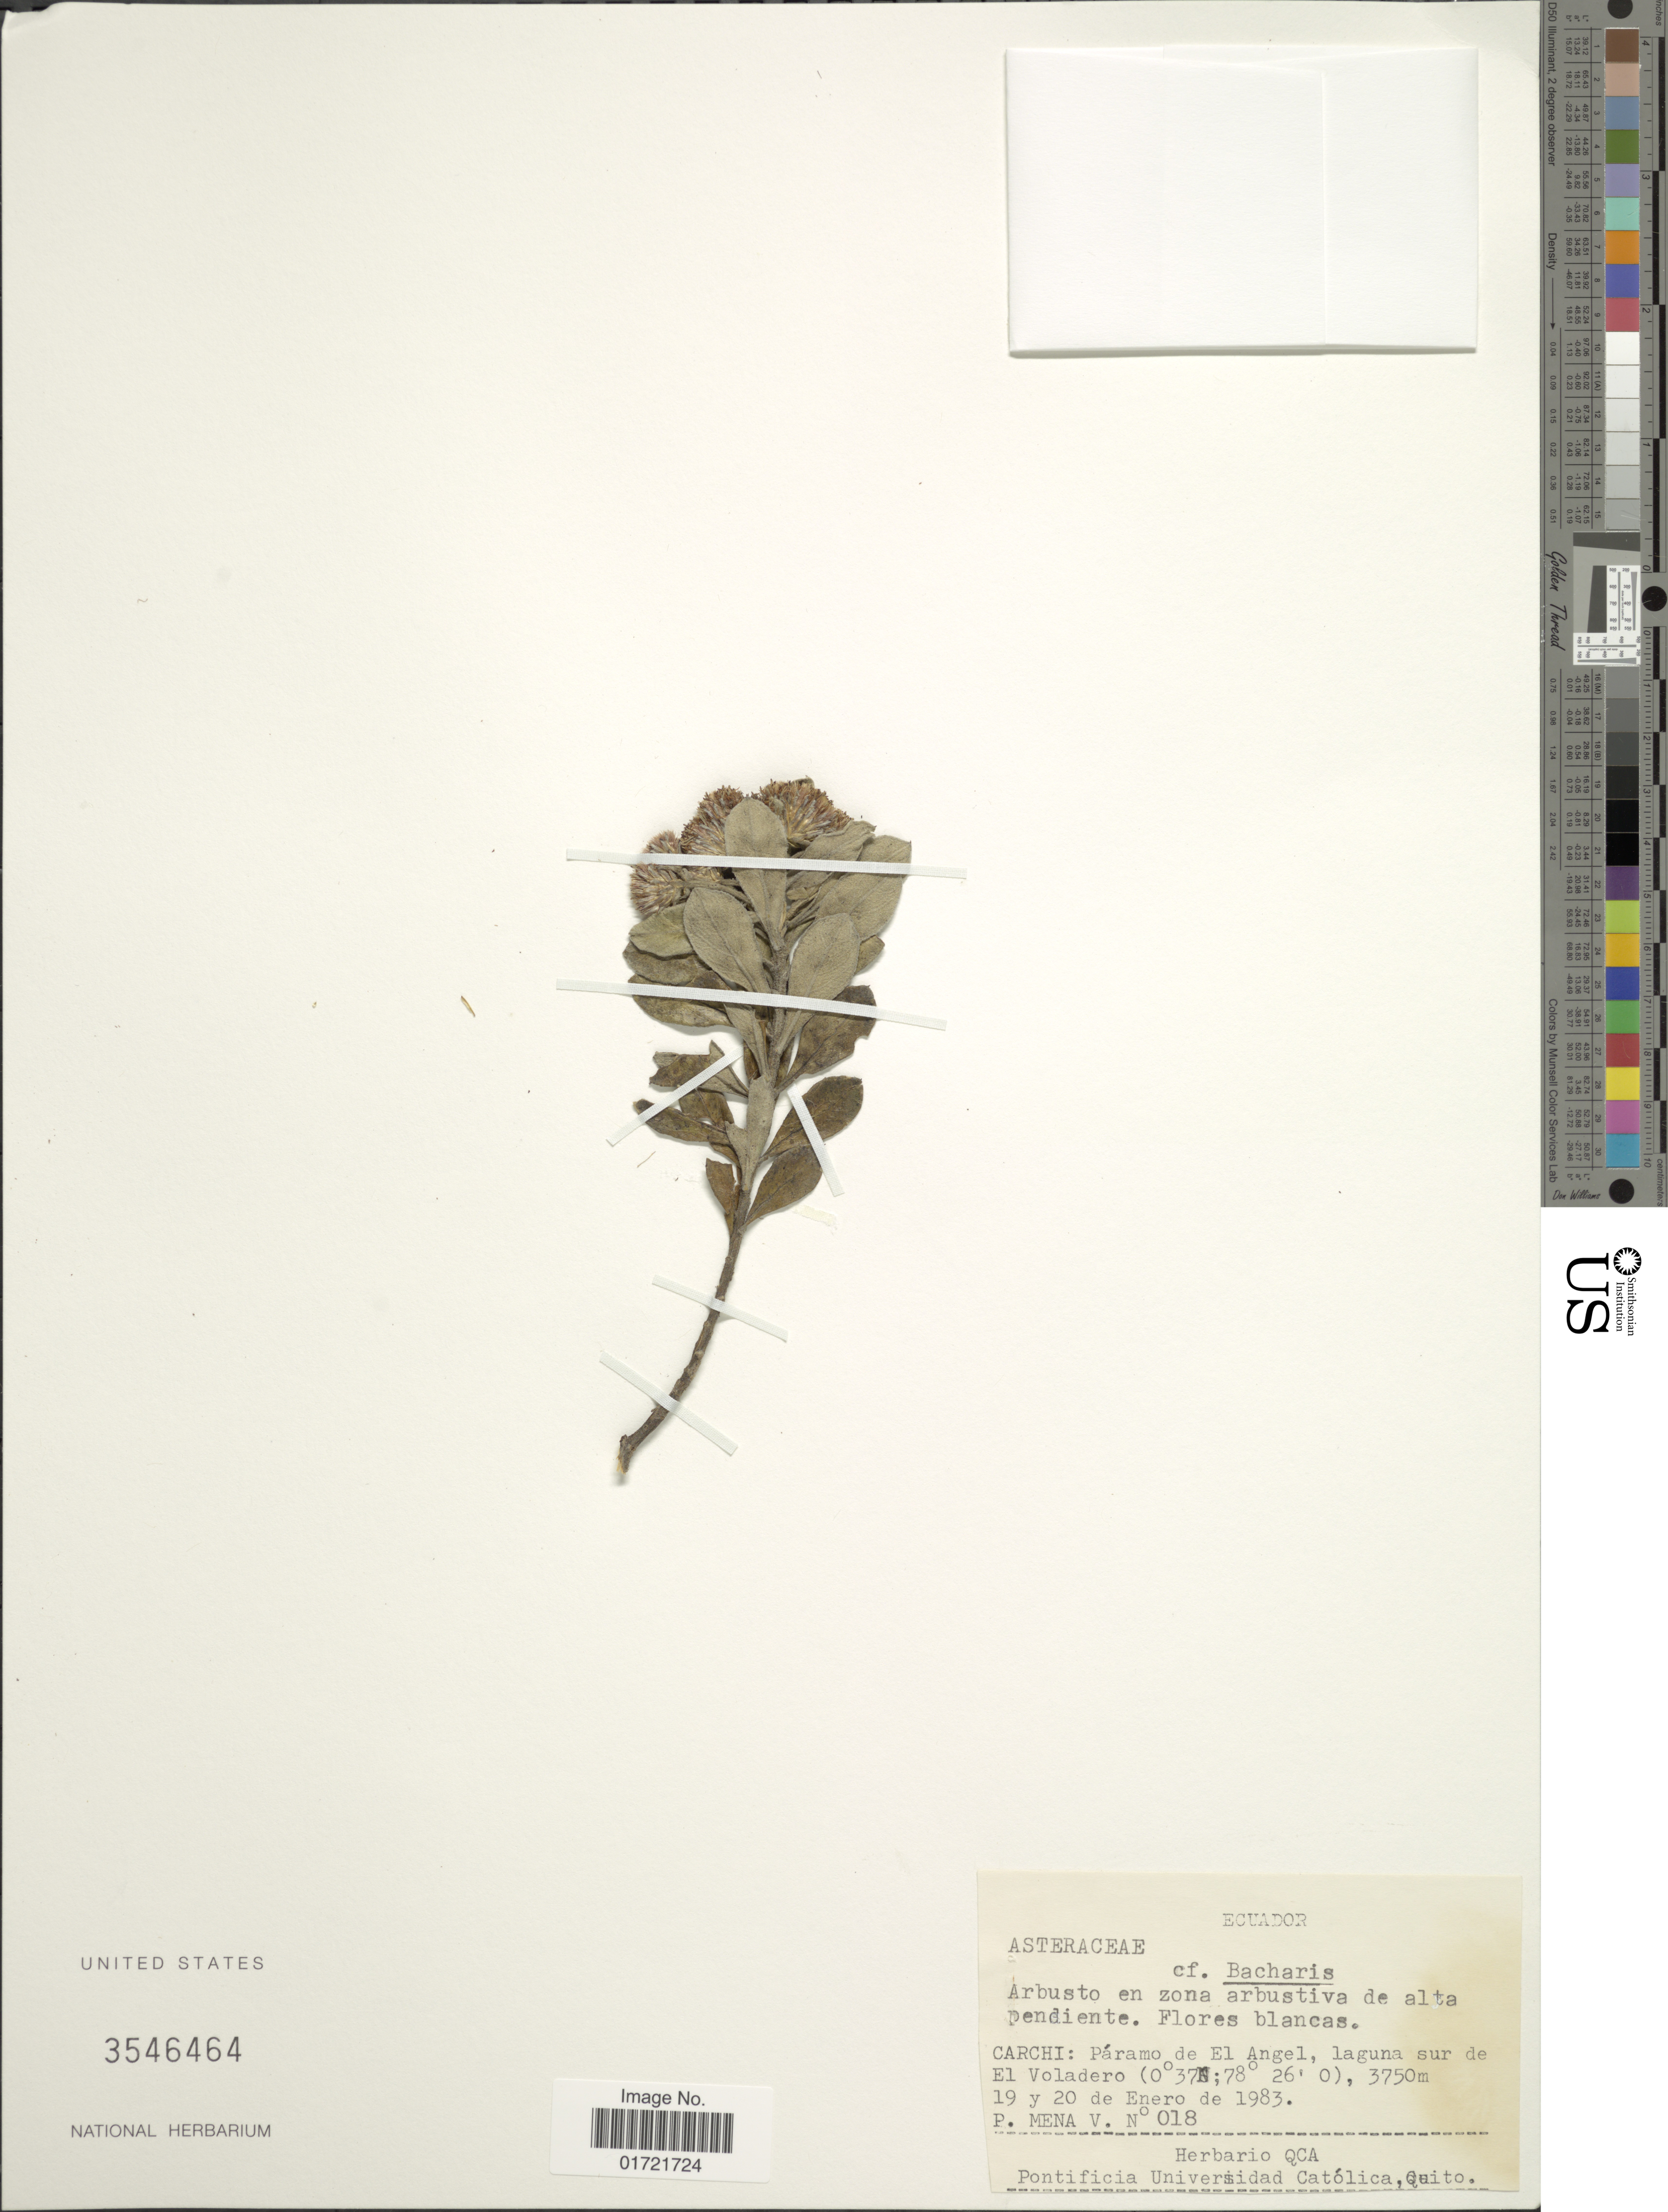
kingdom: Plantae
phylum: Tracheophyta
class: Magnoliopsida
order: Asterales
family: Asteraceae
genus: Baccharis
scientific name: Baccharis sp.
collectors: P. Mena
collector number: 018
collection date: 1983-01-19/1983-01-20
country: Ecuador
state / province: Carchi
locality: Carchi: paramo de El Angel, laguna sur de El Voladero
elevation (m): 3750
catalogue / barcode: US 3546464